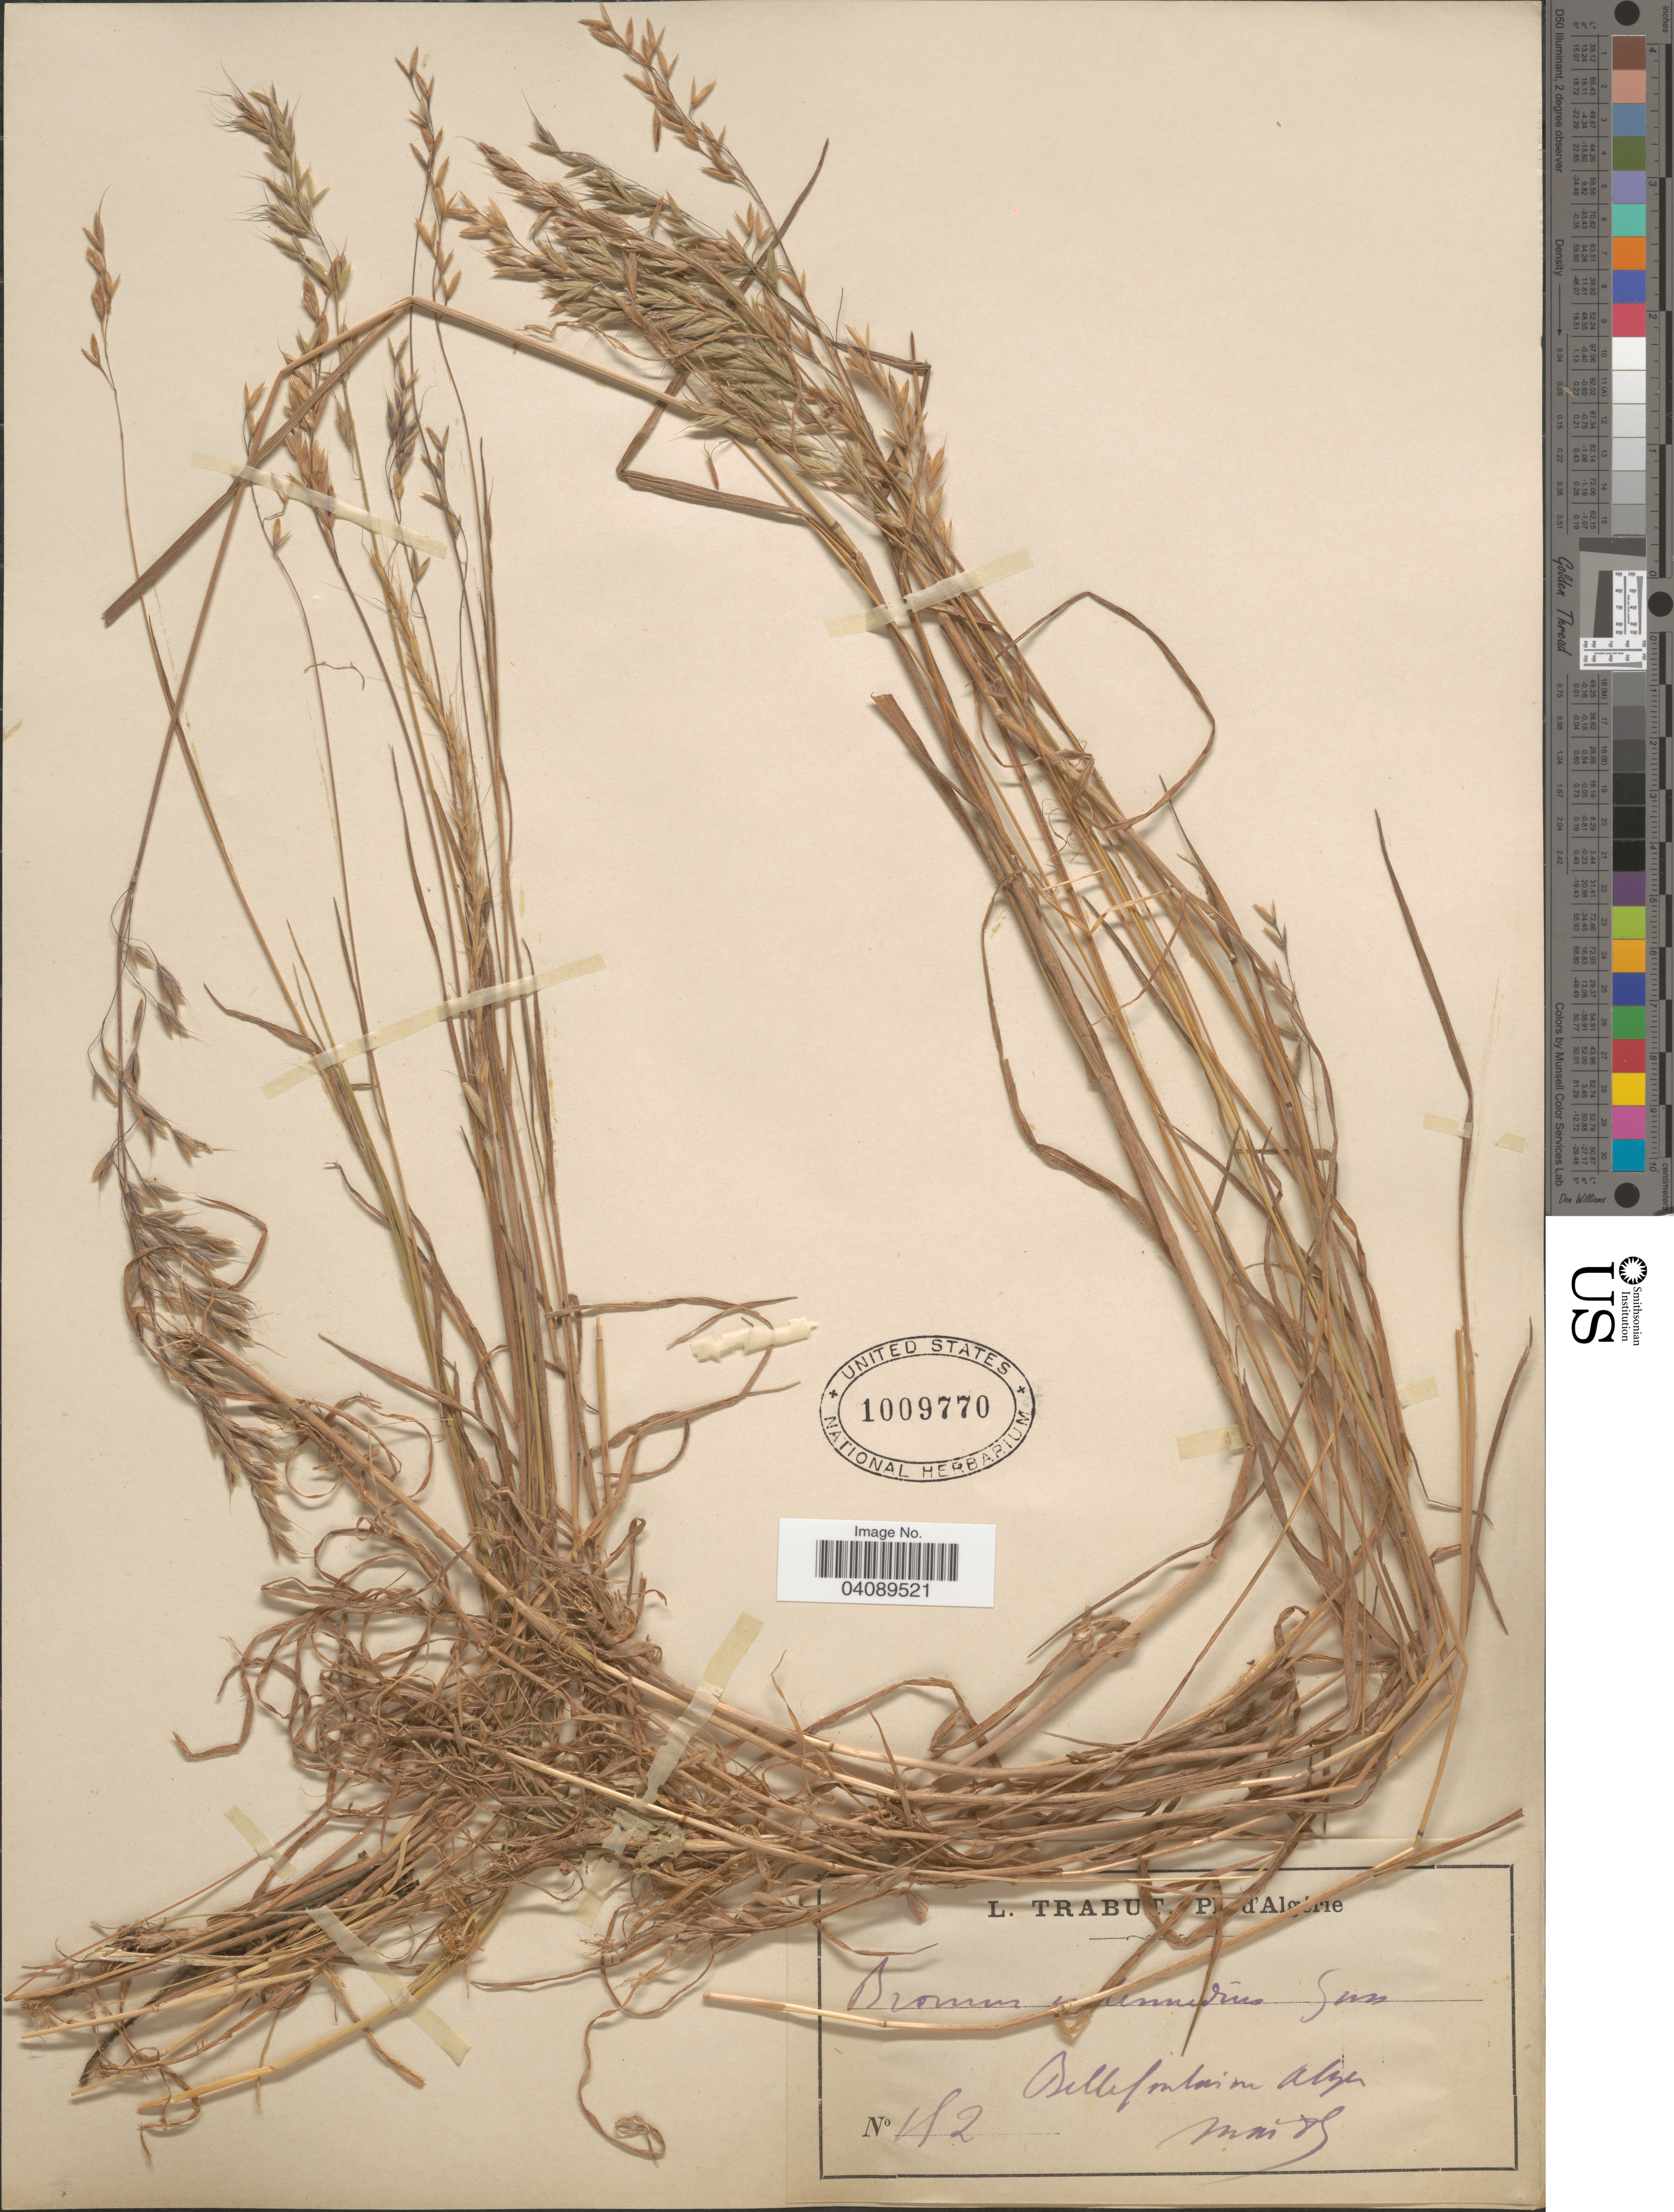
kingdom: Plantae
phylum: Tracheophyta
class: Liliopsida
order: Poales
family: Poaceae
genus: Bromus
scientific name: Bromus intermedius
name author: Gussone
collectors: L. Trabut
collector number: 152*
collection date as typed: Transcribed d/m/y: /5/85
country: Algeria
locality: Algérie. Bellefontaine Alger.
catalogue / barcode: US 1009770